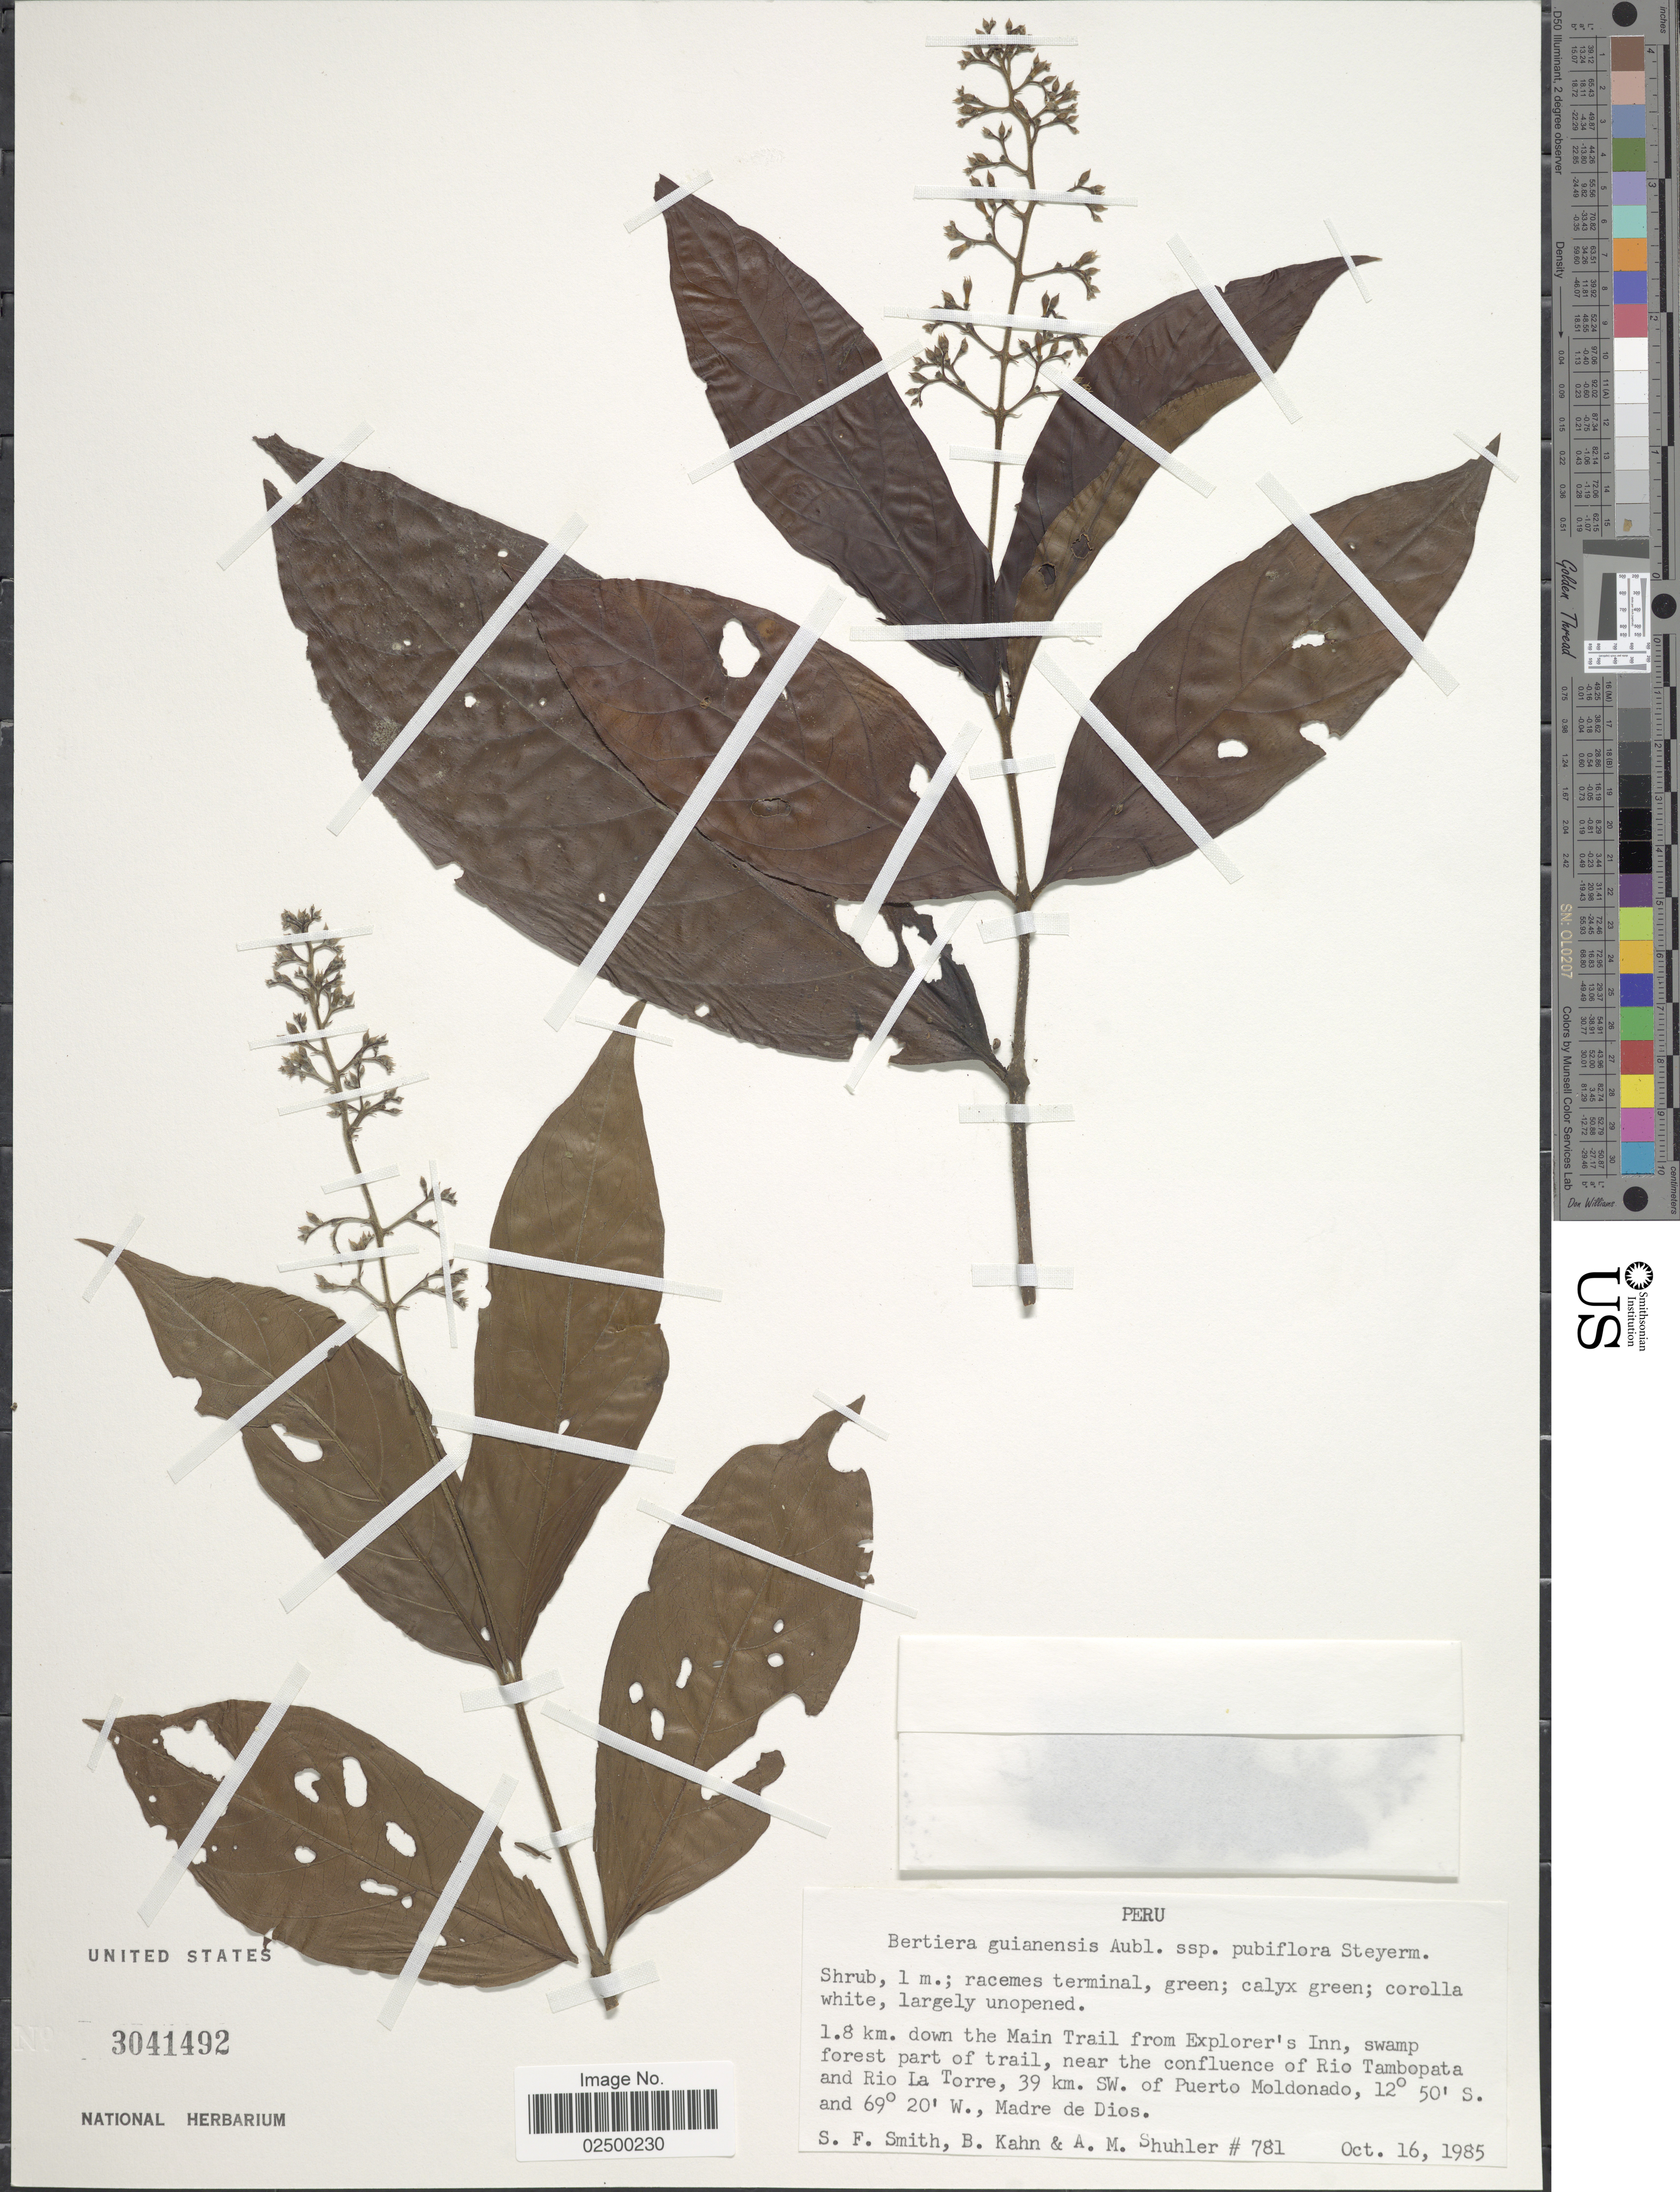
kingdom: Plantae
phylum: Tracheophyta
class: Magnoliopsida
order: Gentianales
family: Rubiaceae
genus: Bertiera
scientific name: Bertiera guianensis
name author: Aubl.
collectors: S.F. Smith, B. Kahn & A. Shuhler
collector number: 781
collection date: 1985-10-16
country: Peru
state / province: Madre de Dios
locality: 1.8 km. down the Main Trail from Explorer's Inn, swamp forest part of trail, near the confluence of Rio Tambopata and Rio La Torre, 39 km. SW. of Puerto Moldonado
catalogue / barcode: US 3041492